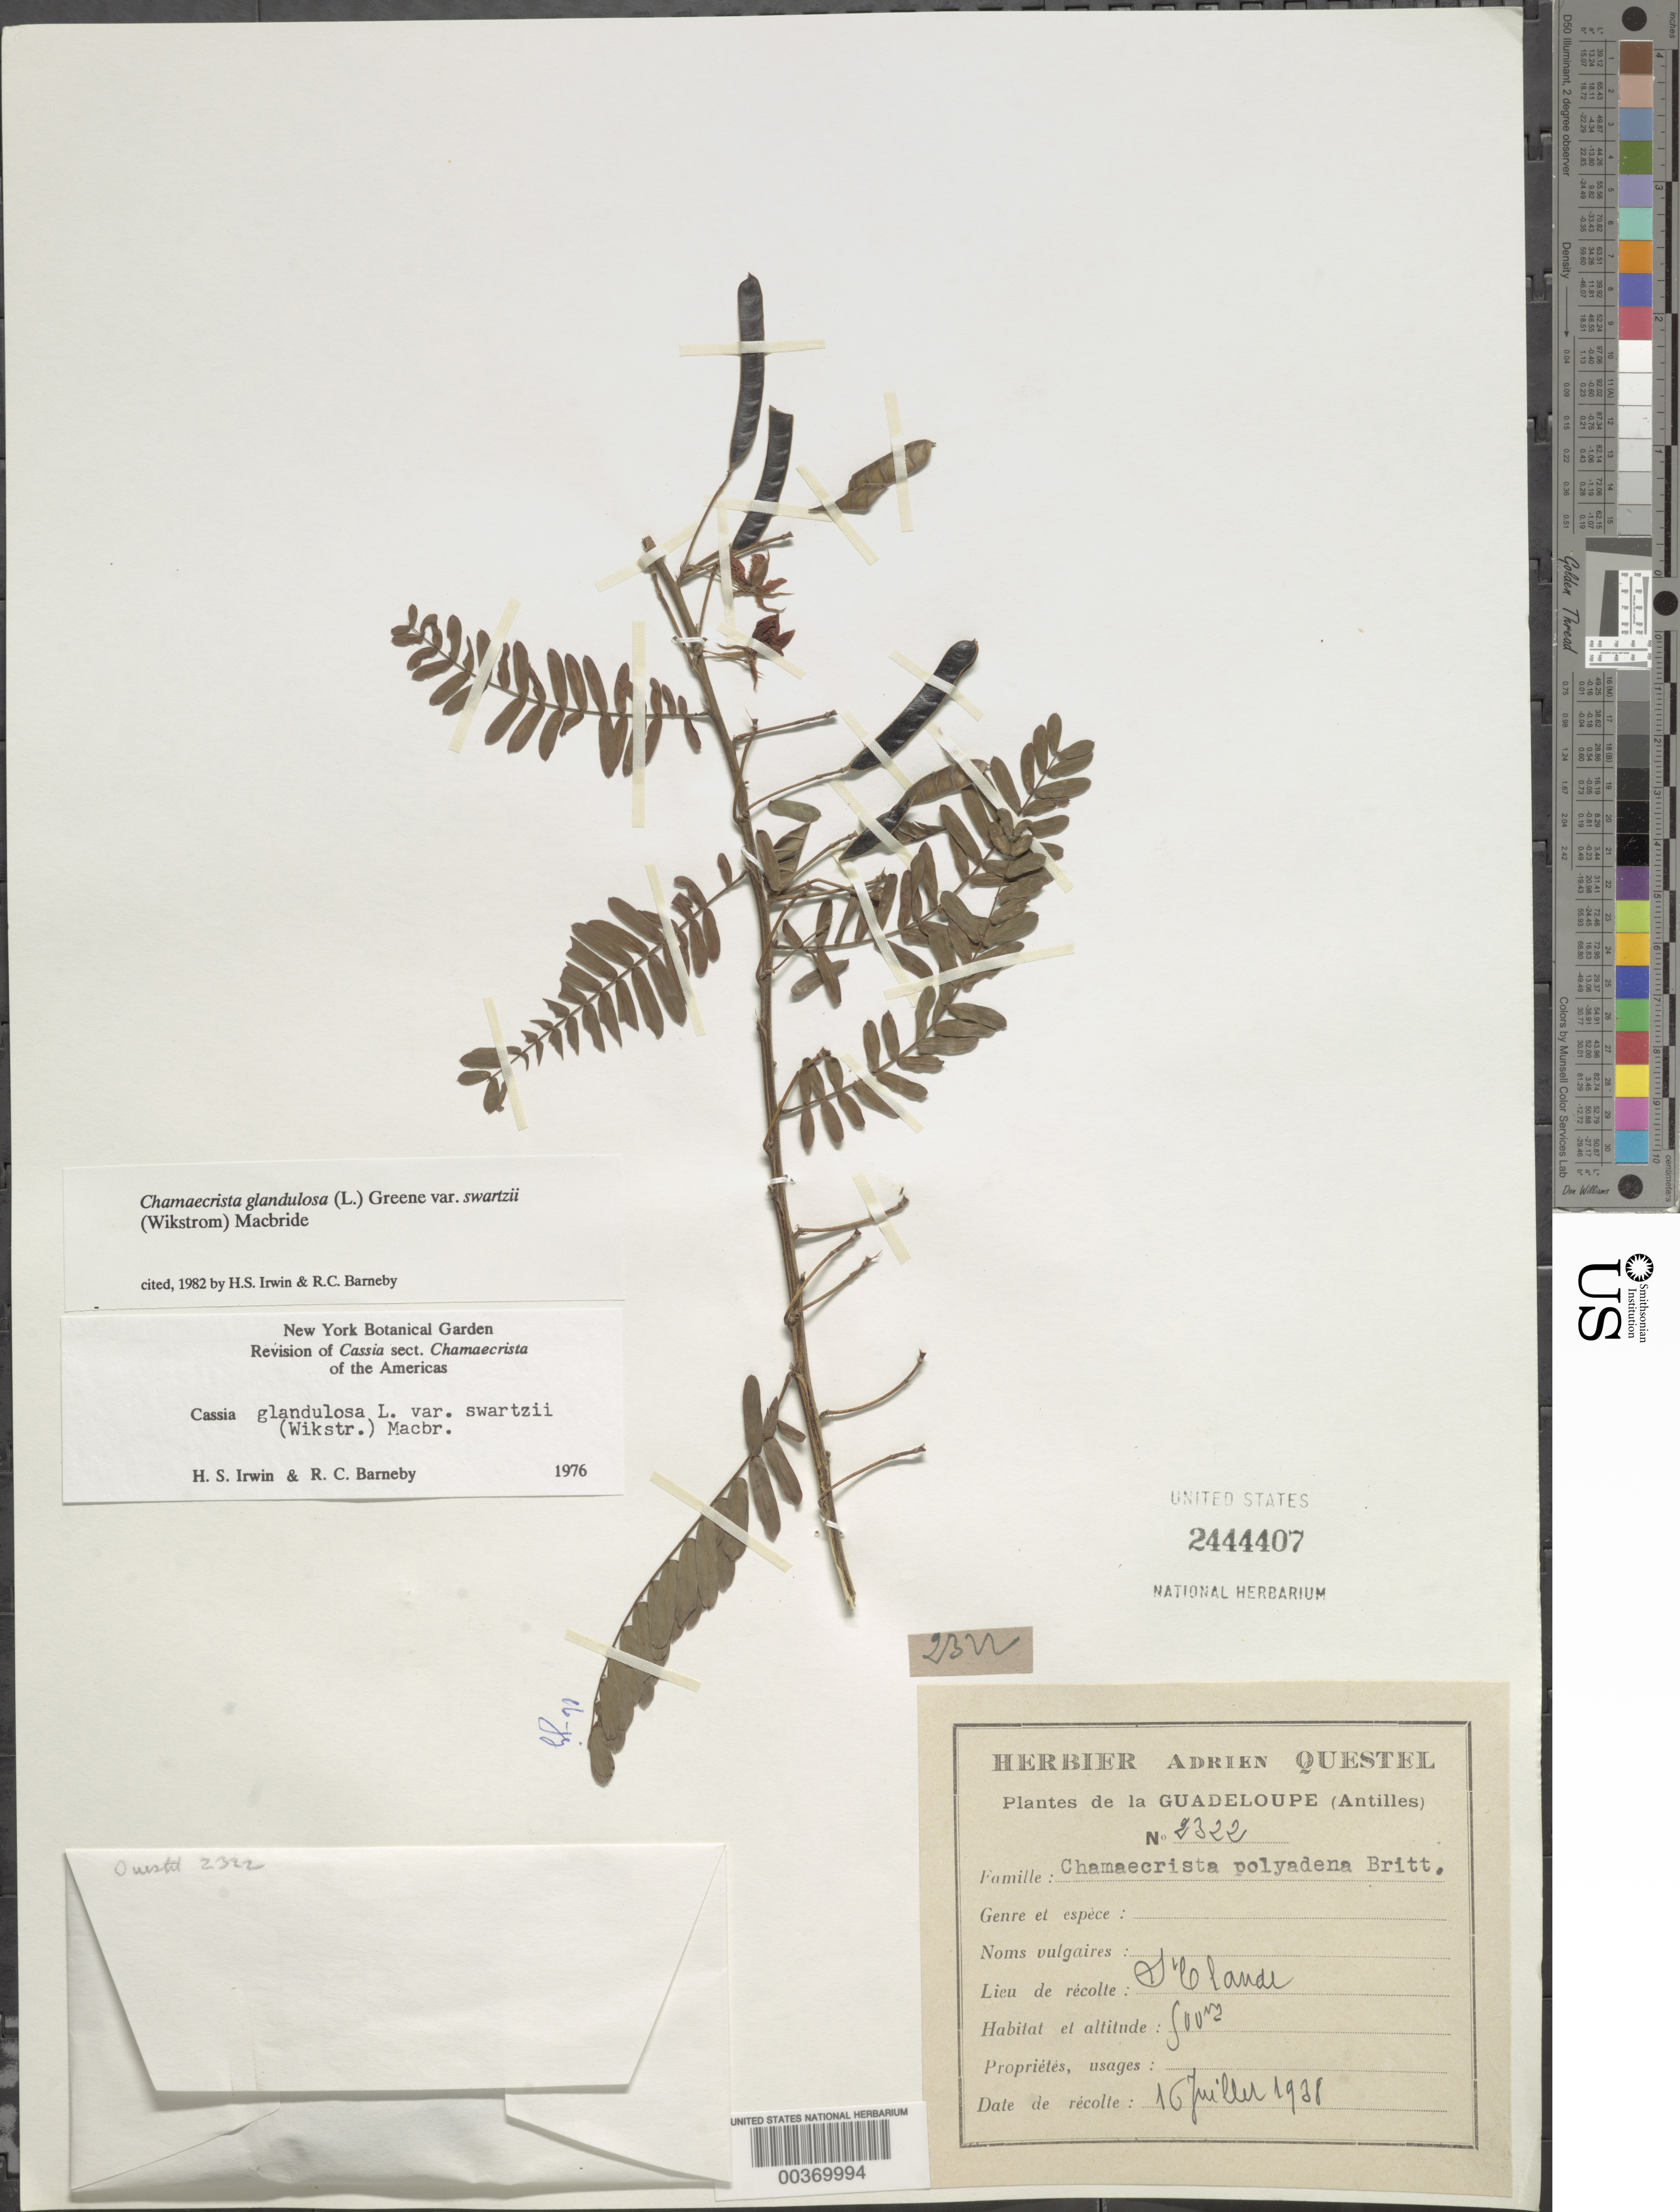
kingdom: Plantae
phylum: Tracheophyta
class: Magnoliopsida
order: Fabales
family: Fabaceae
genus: Chamaecrista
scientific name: Chamaecrista glandulosa var. swartzii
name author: (Wikstr.) H.S. Irwin & Barneby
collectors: A. Questel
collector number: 2322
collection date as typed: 16 Jul 1938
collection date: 1938-07-16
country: Guadeloupe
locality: St. claude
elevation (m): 500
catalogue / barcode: US 2444407